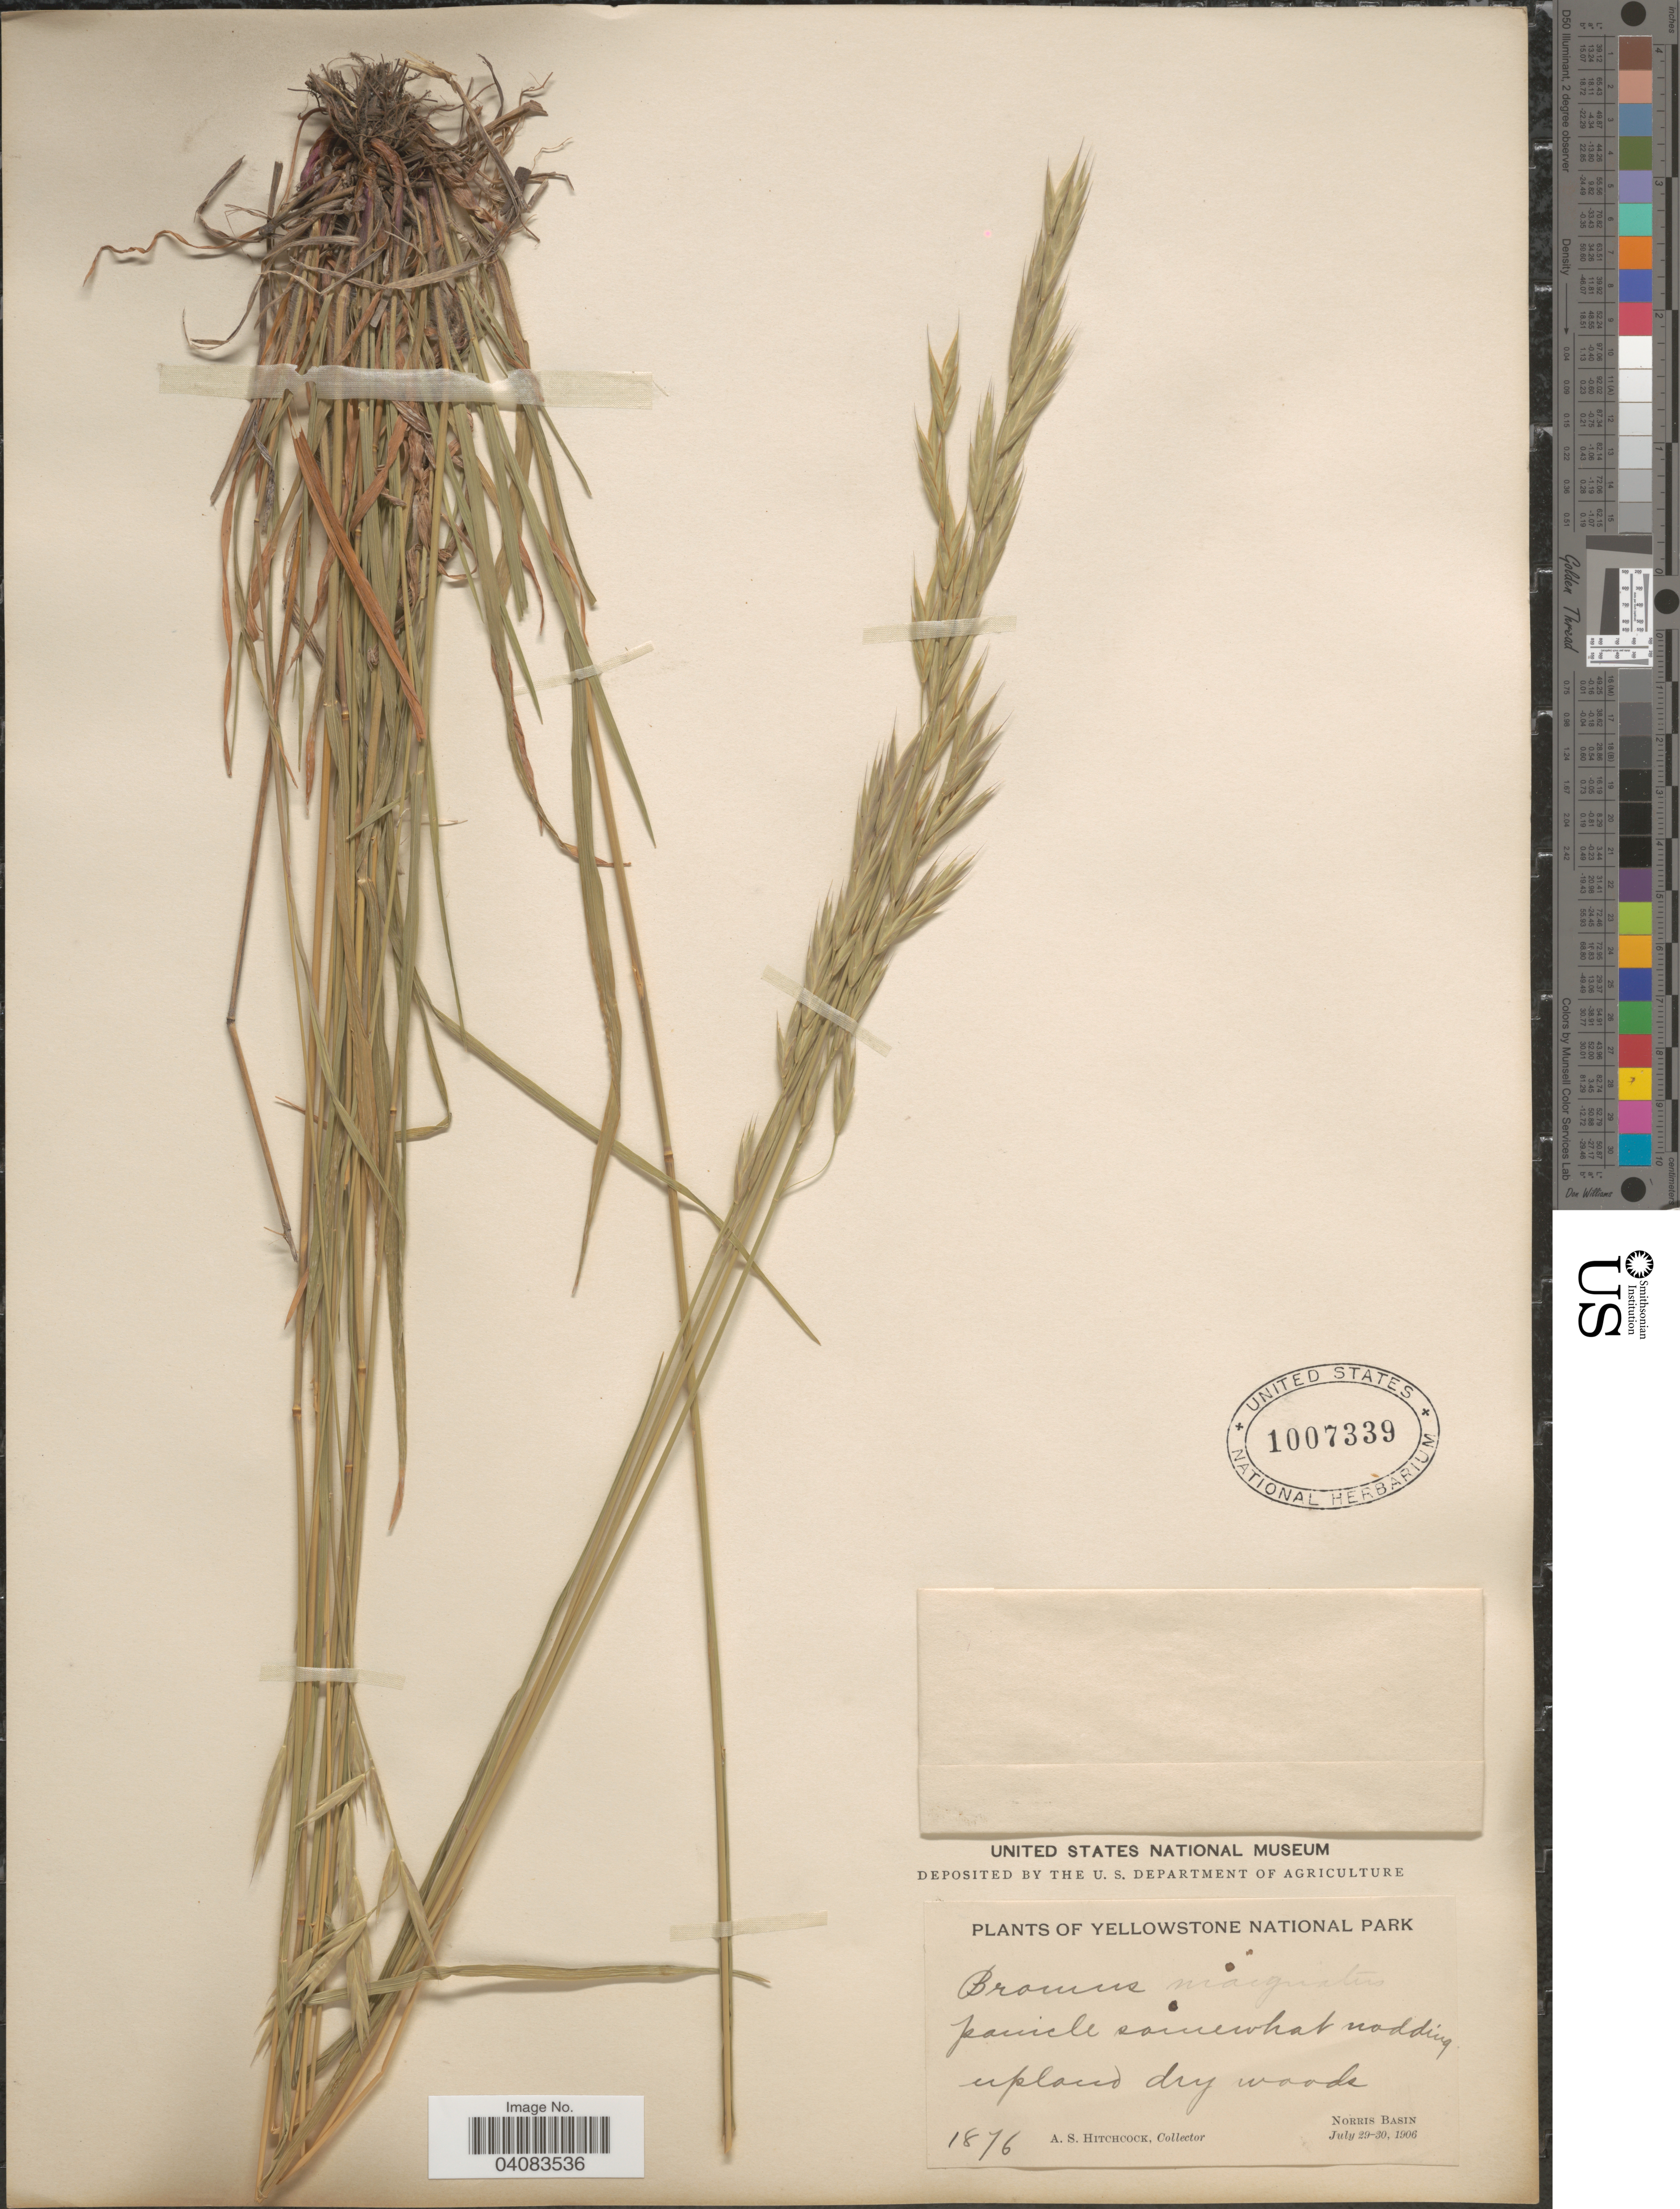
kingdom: Plantae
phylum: Tracheophyta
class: Liliopsida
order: Poales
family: Poaceae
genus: Bromus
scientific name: Bromus marginatus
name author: Nees ex Steud.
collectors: A. S. Hitchcock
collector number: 1876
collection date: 1906-07-29/1906-07-30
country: United States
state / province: Wyoming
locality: Yellowstone National Park. Norris Basin.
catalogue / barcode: US 1007339